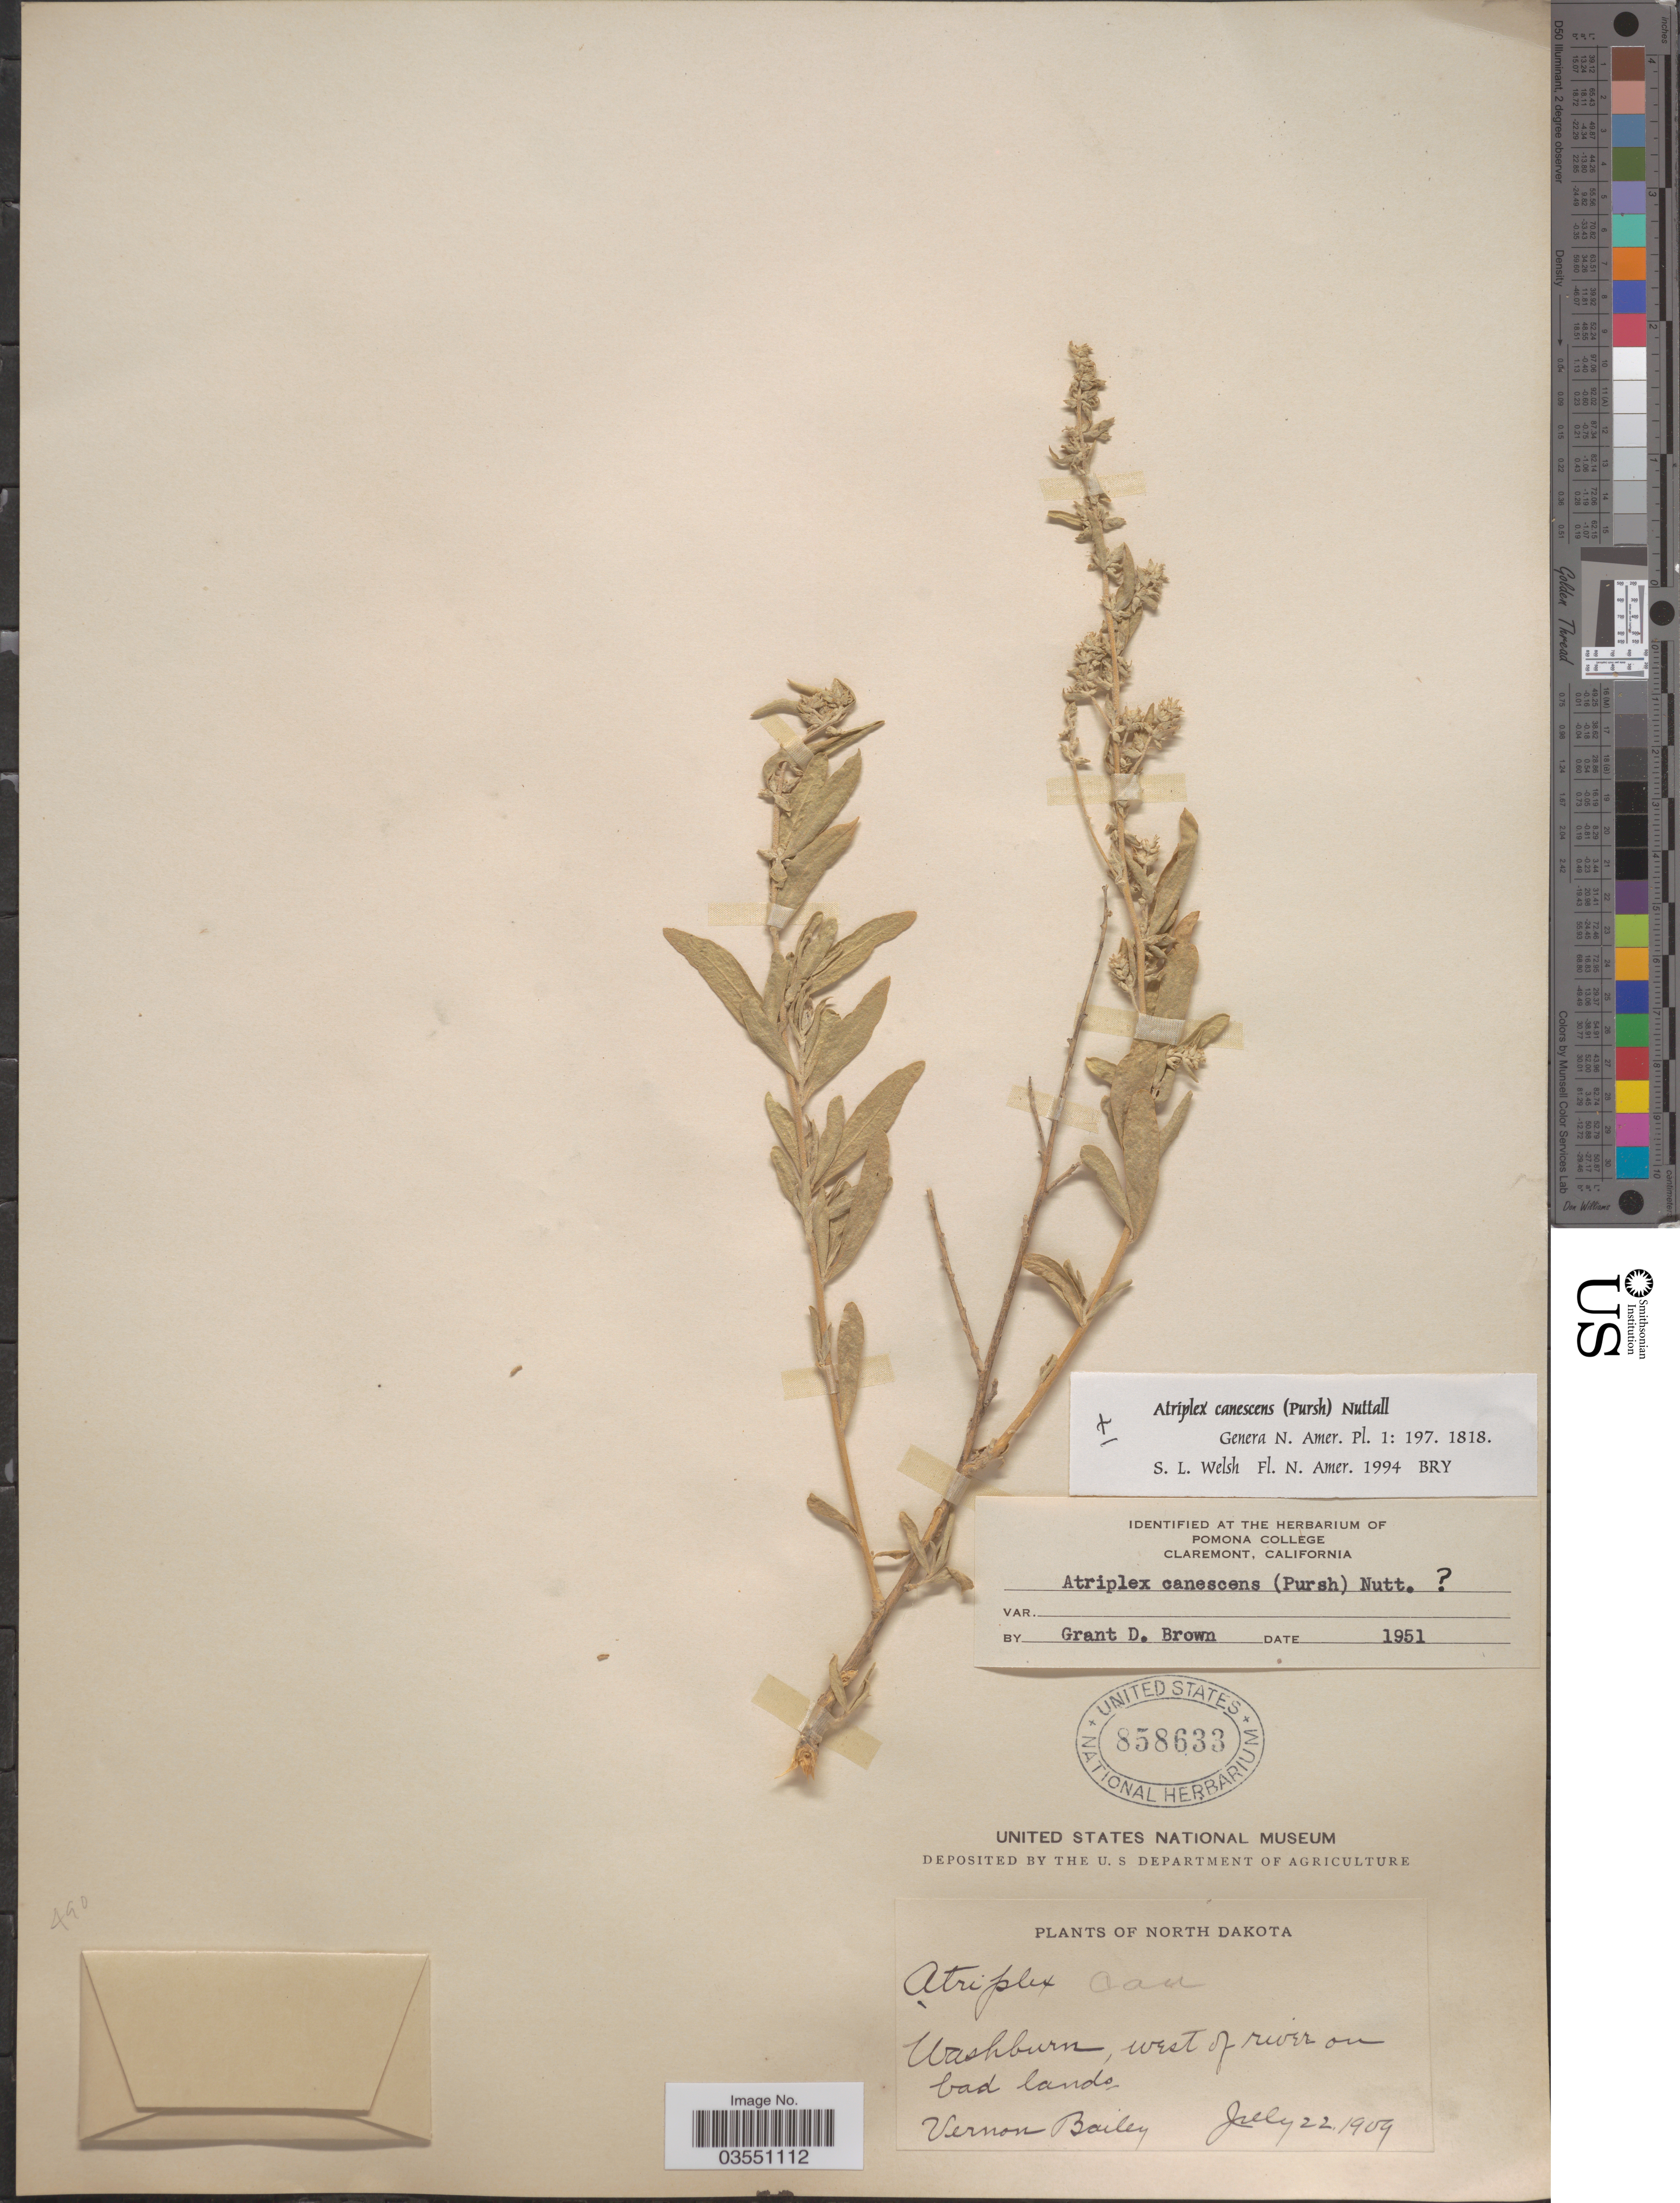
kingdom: Plantae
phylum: Tracheophyta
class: Magnoliopsida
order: Caryophyllales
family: Amaranthaceae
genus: Atriplex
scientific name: Atriplex canescens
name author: (Pursh) Nutt.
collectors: V. O. Bailey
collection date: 1909-07-22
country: United States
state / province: North Dakota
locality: Washburn, west of river on bad lands.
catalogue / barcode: US 858633